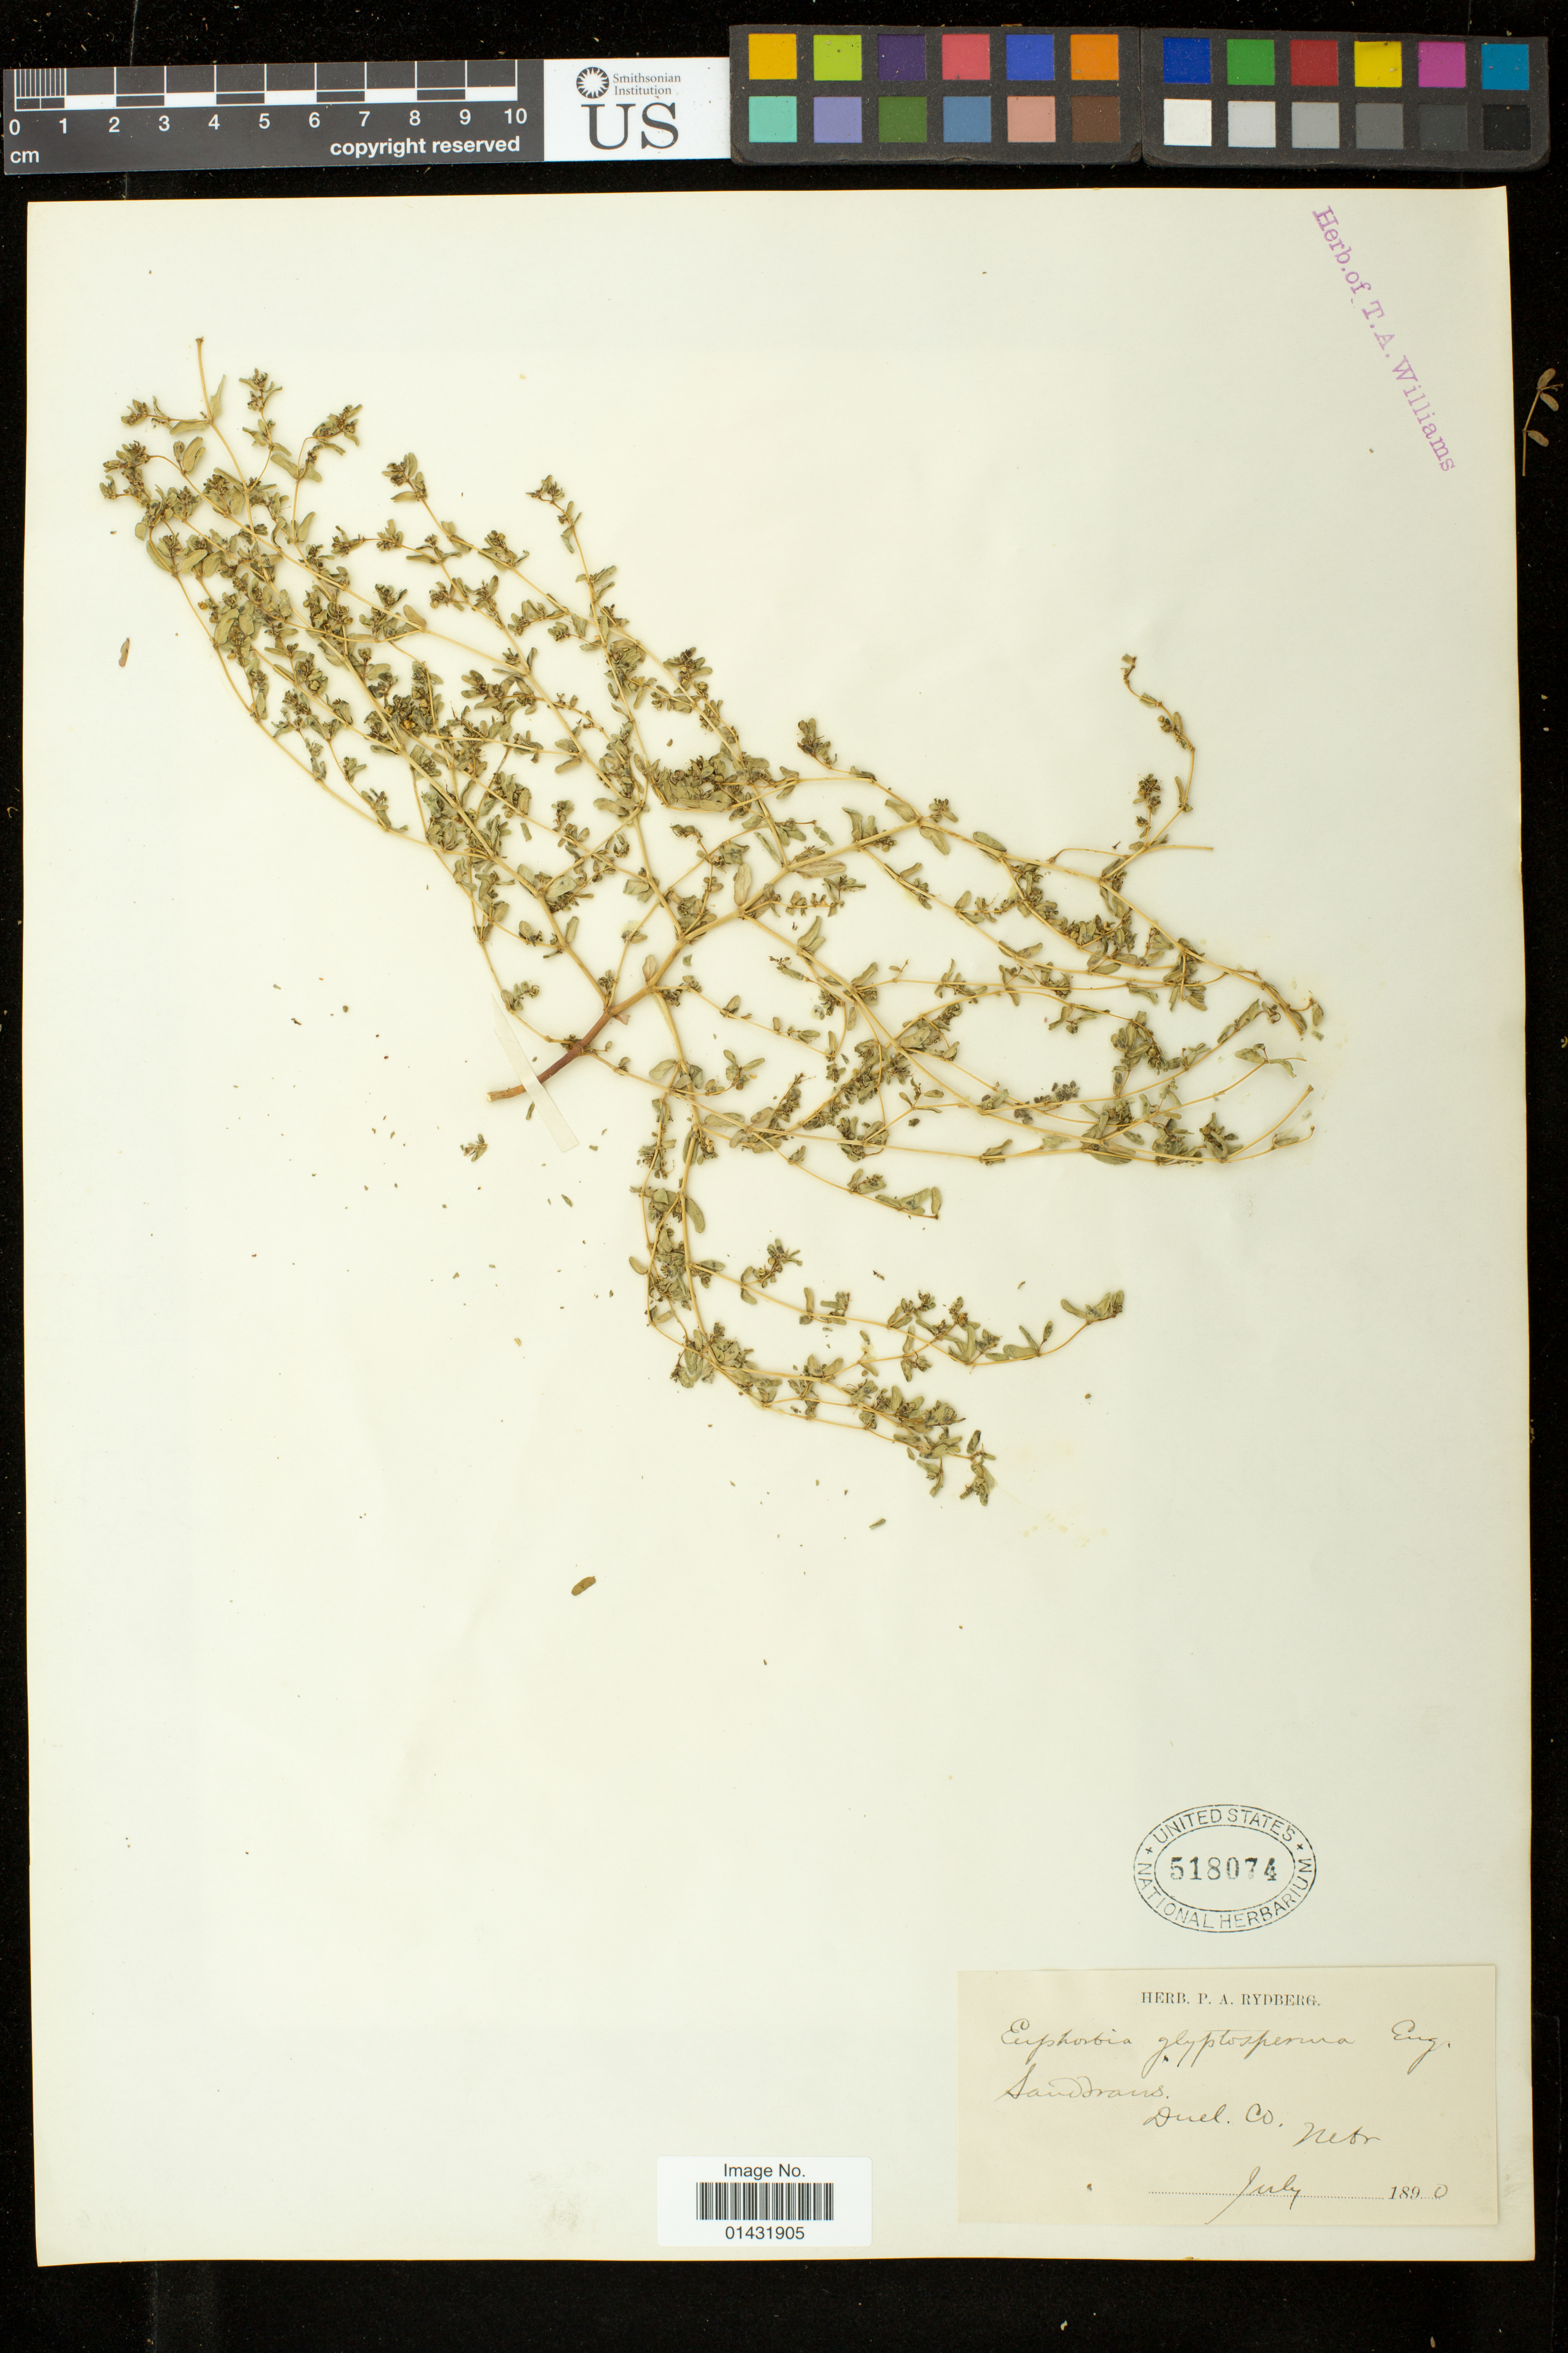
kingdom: Plantae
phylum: Tracheophyta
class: Magnoliopsida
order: Malpighiales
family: Euphorbiaceae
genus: Euphorbia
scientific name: Euphorbia glyptosperma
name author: Engelm.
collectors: P. A. Rydberg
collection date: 1890-07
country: United States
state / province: Nebraska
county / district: Deuel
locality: Sanddraws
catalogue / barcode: US 518074